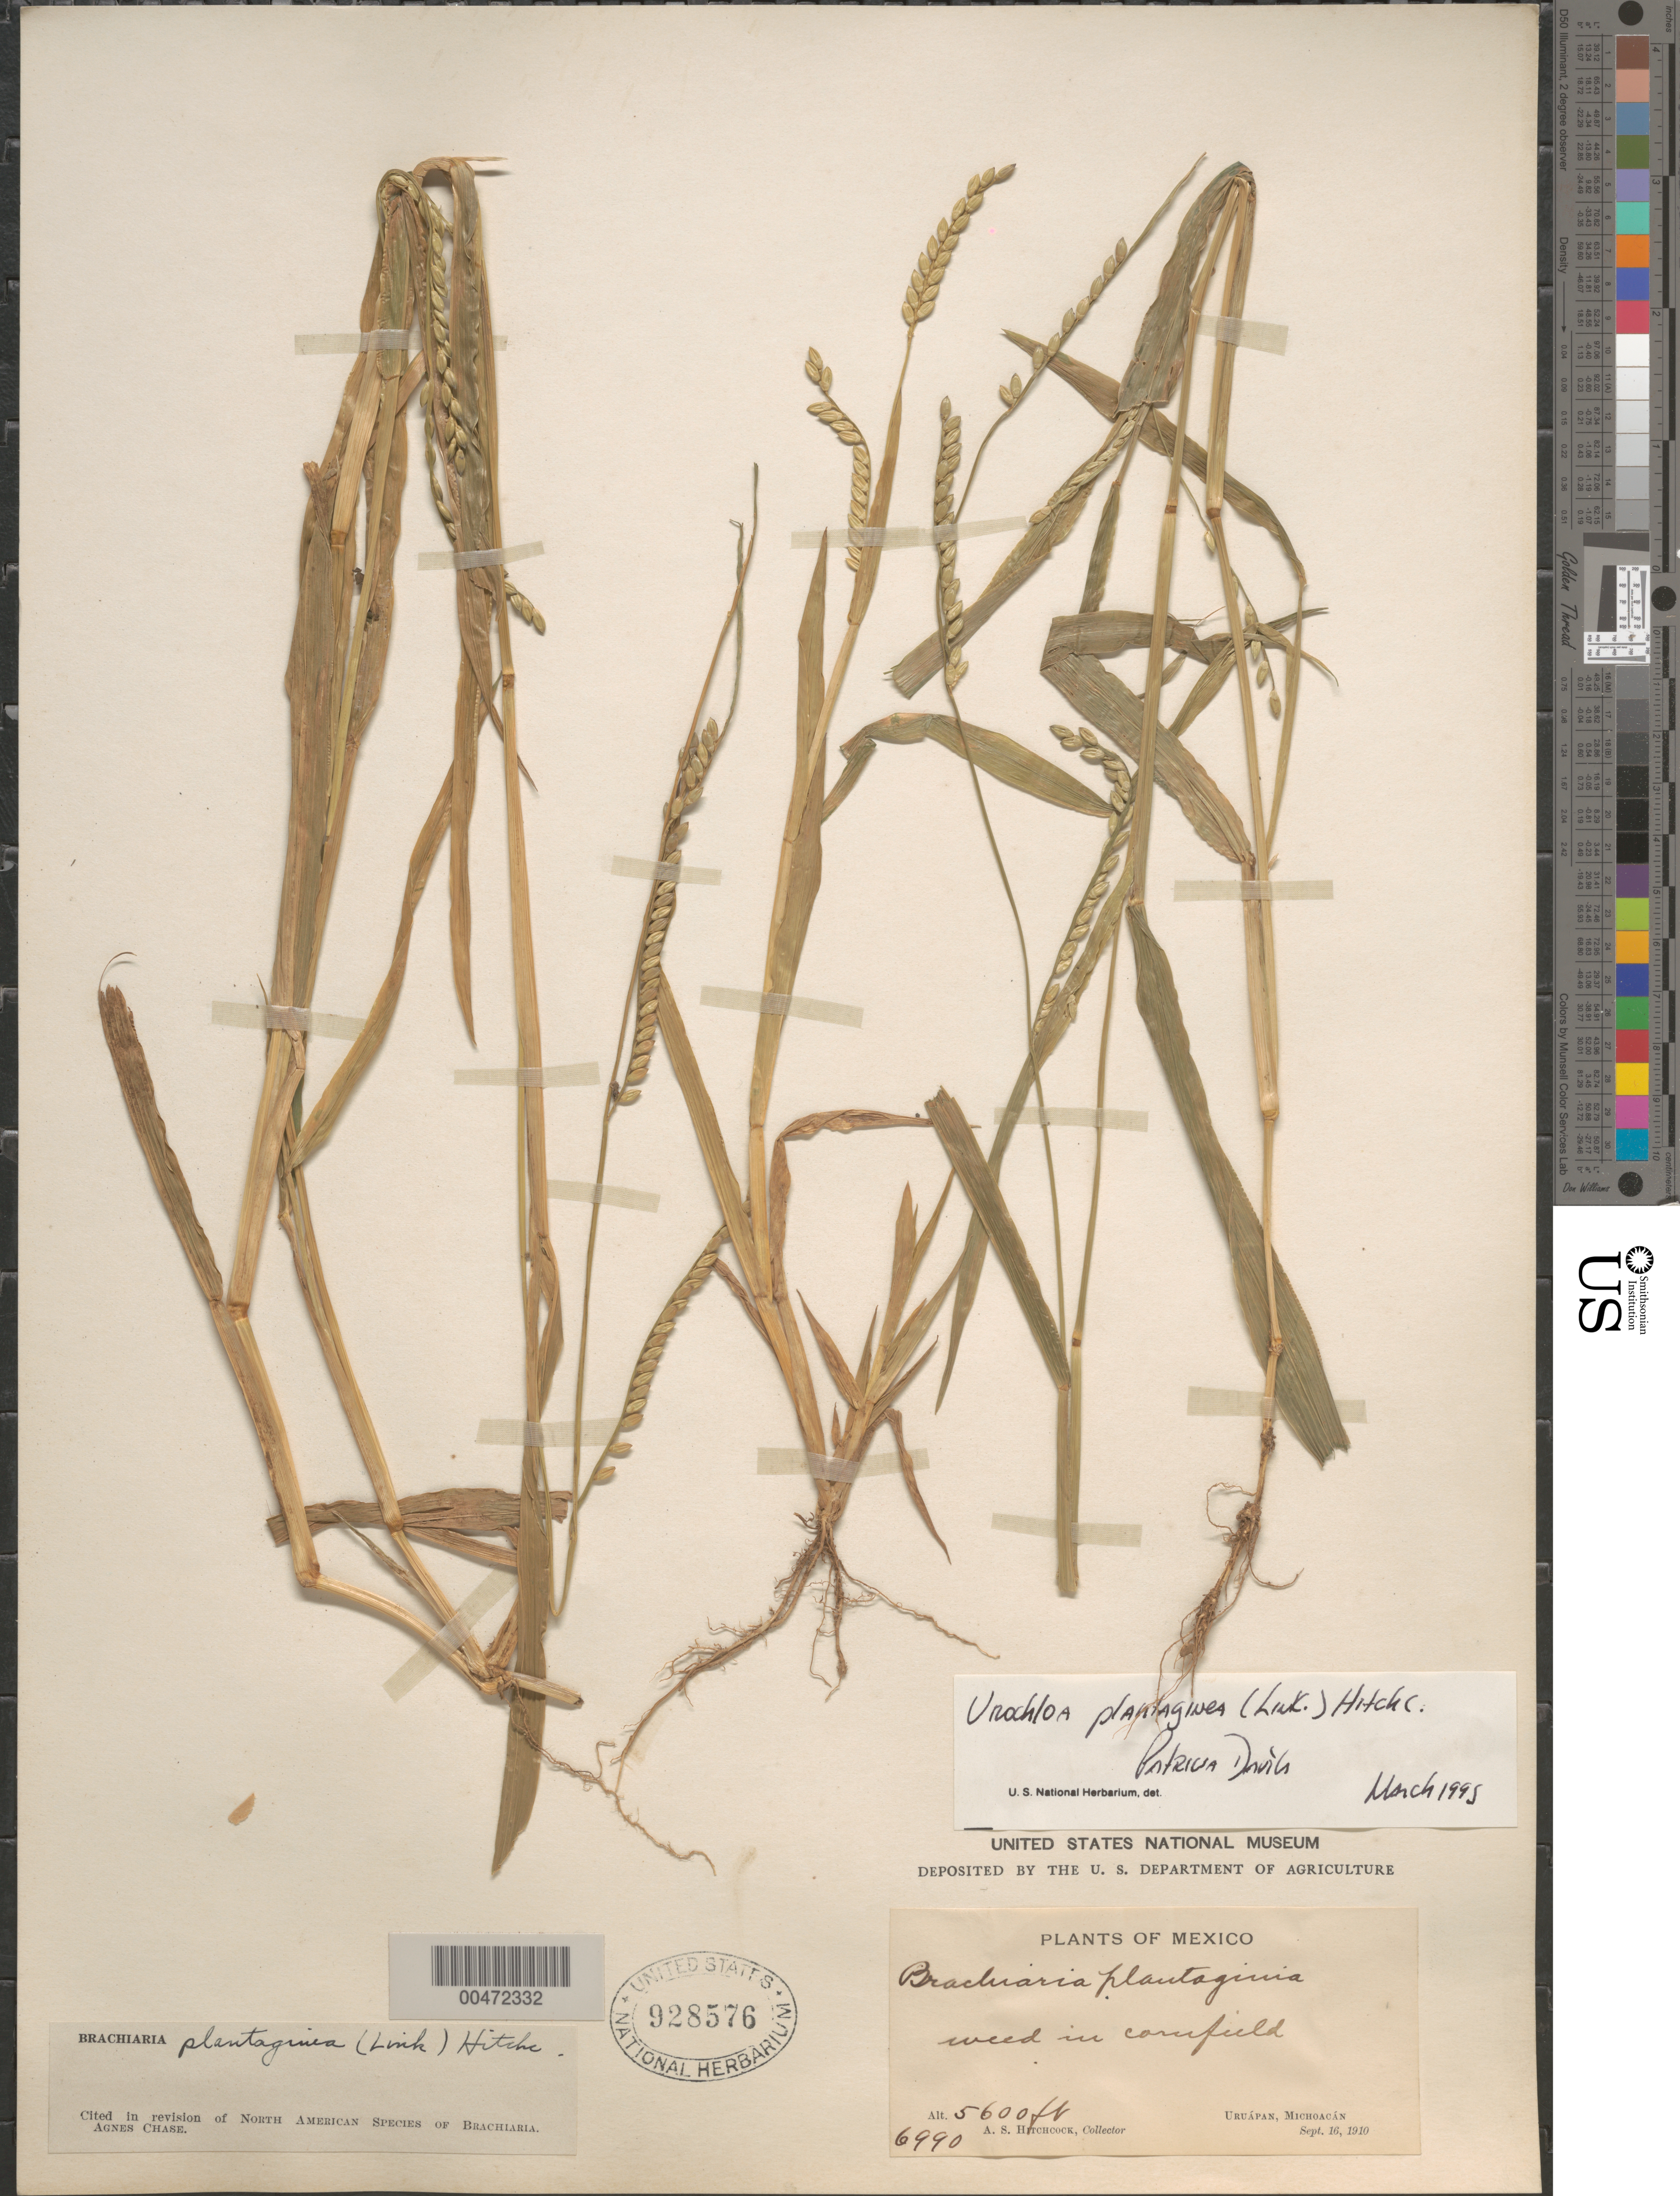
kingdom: Plantae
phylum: Tracheophyta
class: Liliopsida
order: Poales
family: Poaceae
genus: Urochloa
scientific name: Urochloa plantiginea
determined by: Dávila, P. D.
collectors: A. S. Hitchcock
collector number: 6990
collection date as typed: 16 Sep 1910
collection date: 1910-09-16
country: Mexico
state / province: Michoacán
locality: Uruapán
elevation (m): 1707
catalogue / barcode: US 928576